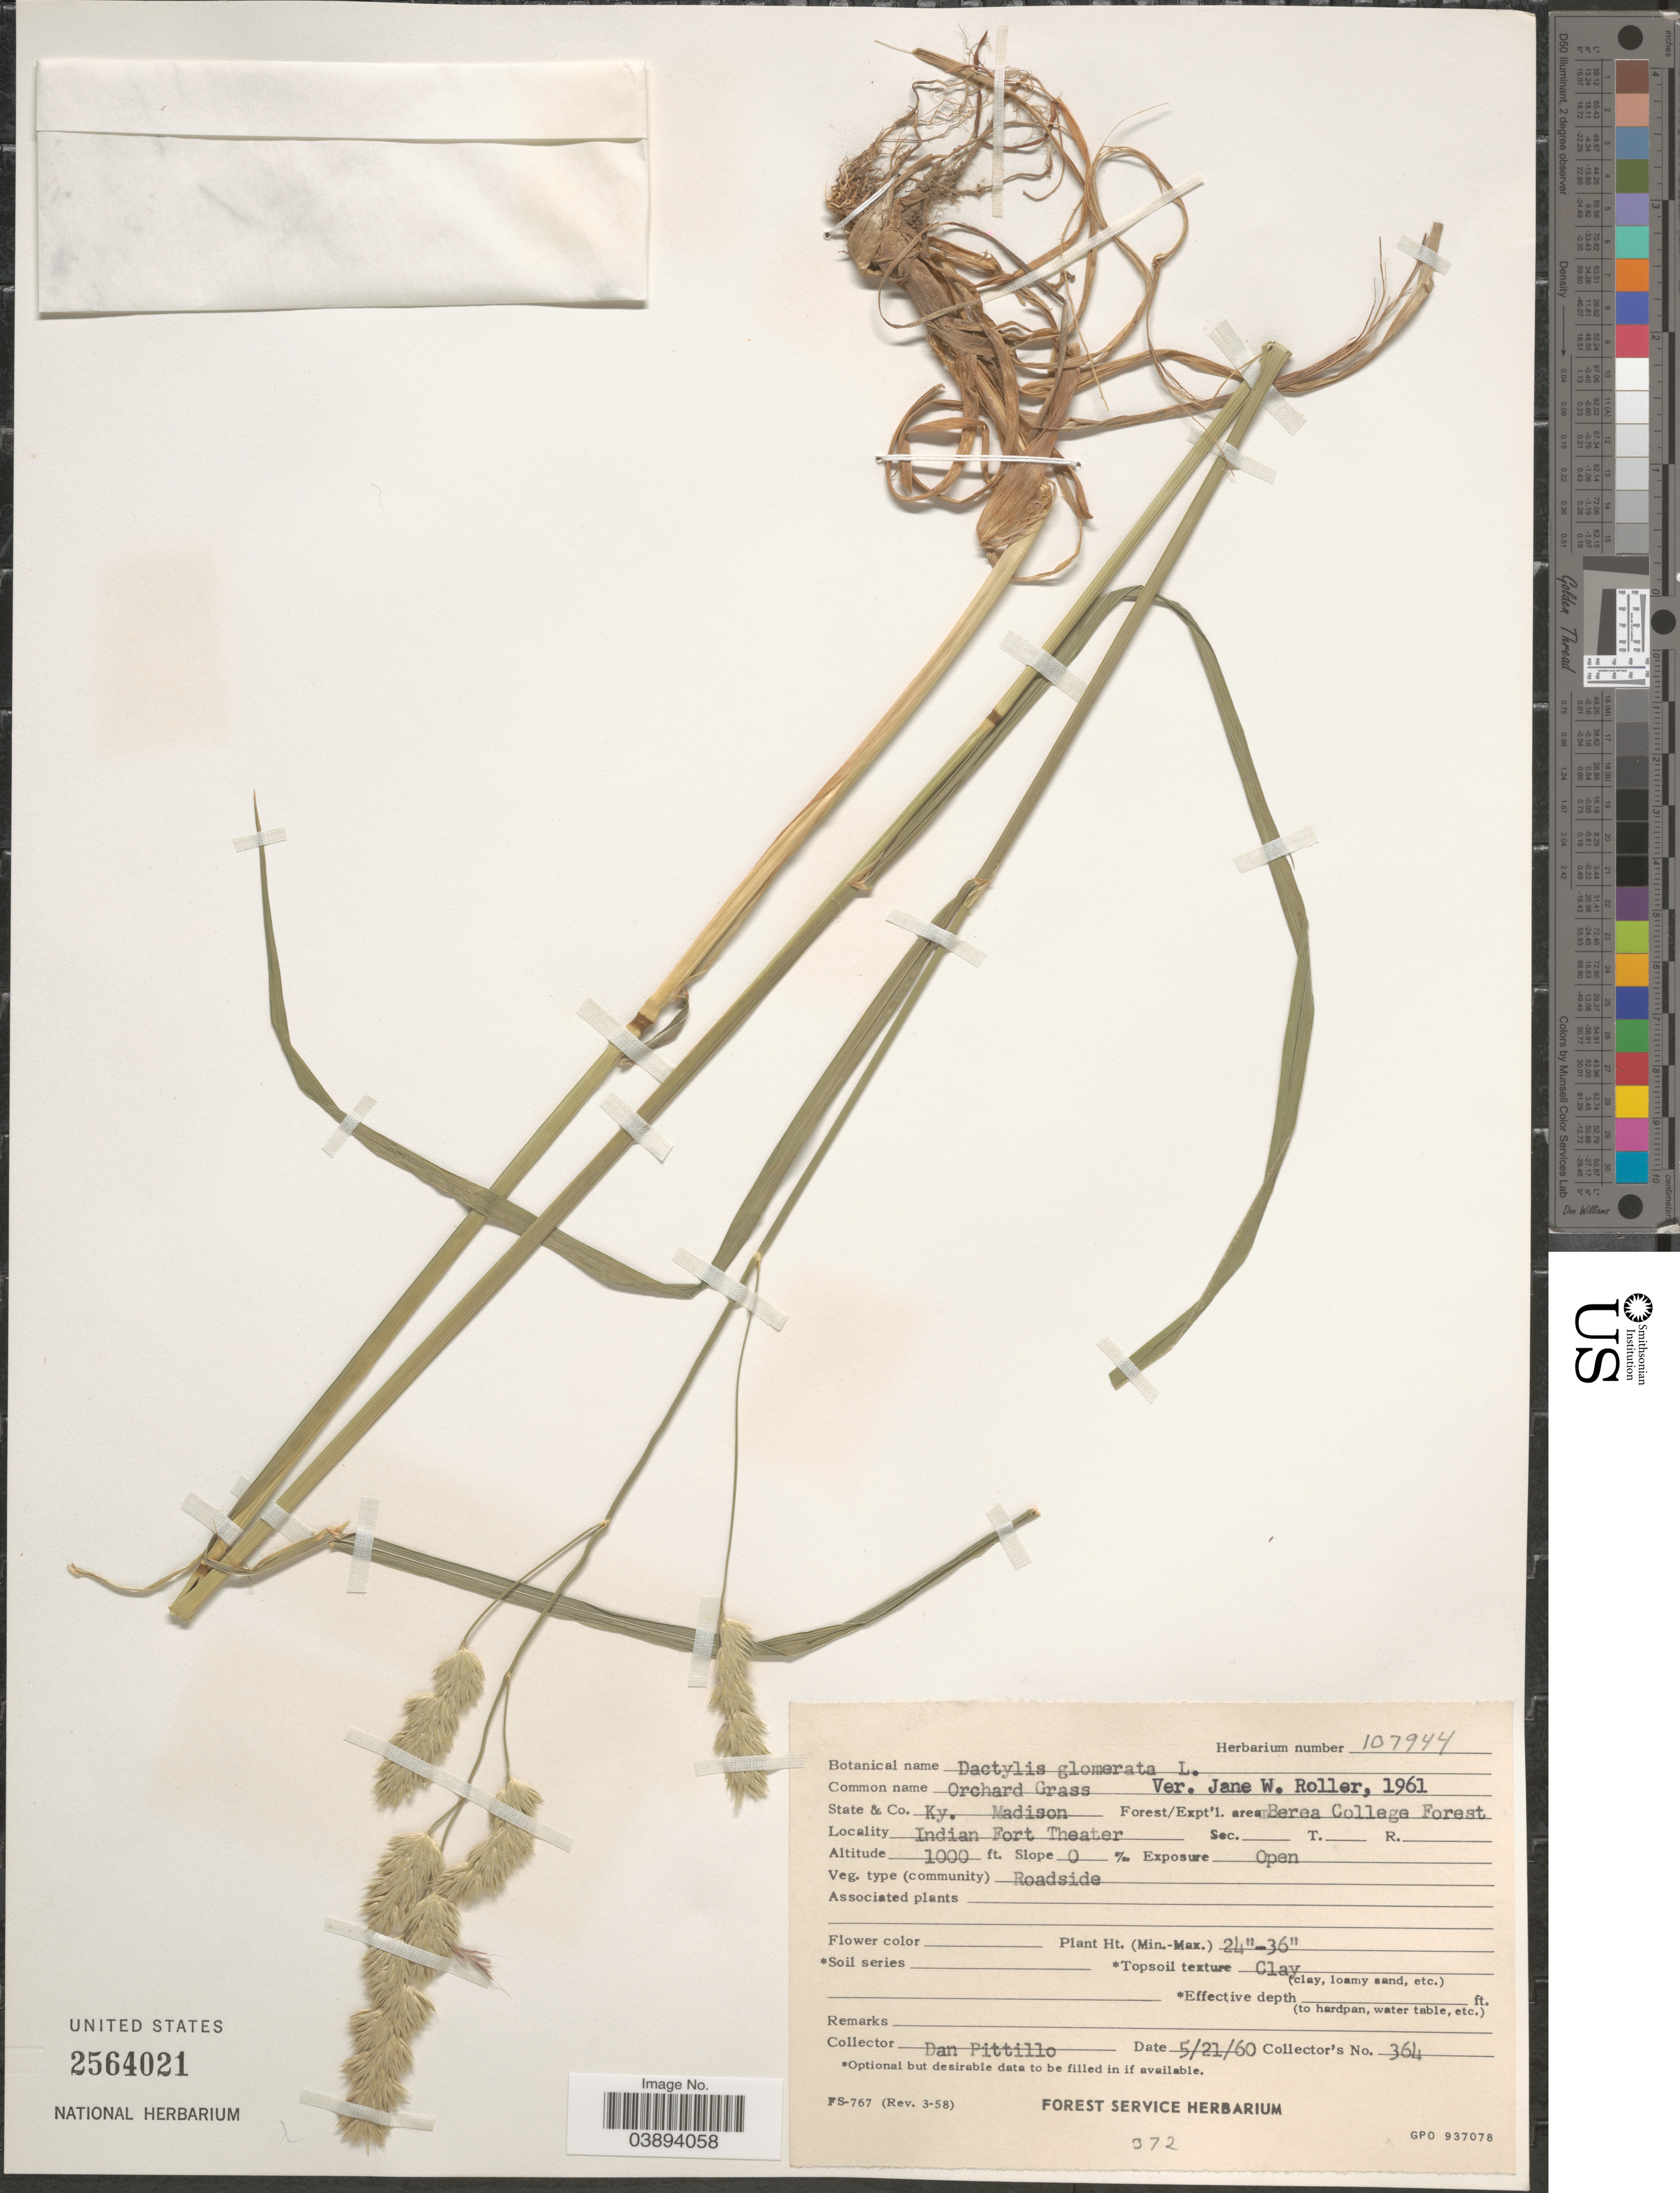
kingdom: Plantae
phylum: Tracheophyta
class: Liliopsida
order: Poales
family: Poaceae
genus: Dactylis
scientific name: Dactylis glomerata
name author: L.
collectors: D. Pittillo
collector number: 364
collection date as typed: Transcribed d/m/y: 21/5/60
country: United States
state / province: Kentucky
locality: Co. Madison. Forest/Expt'l. area Berea College Forest. Indian Fort Theater.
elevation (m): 305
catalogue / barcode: US 2564021